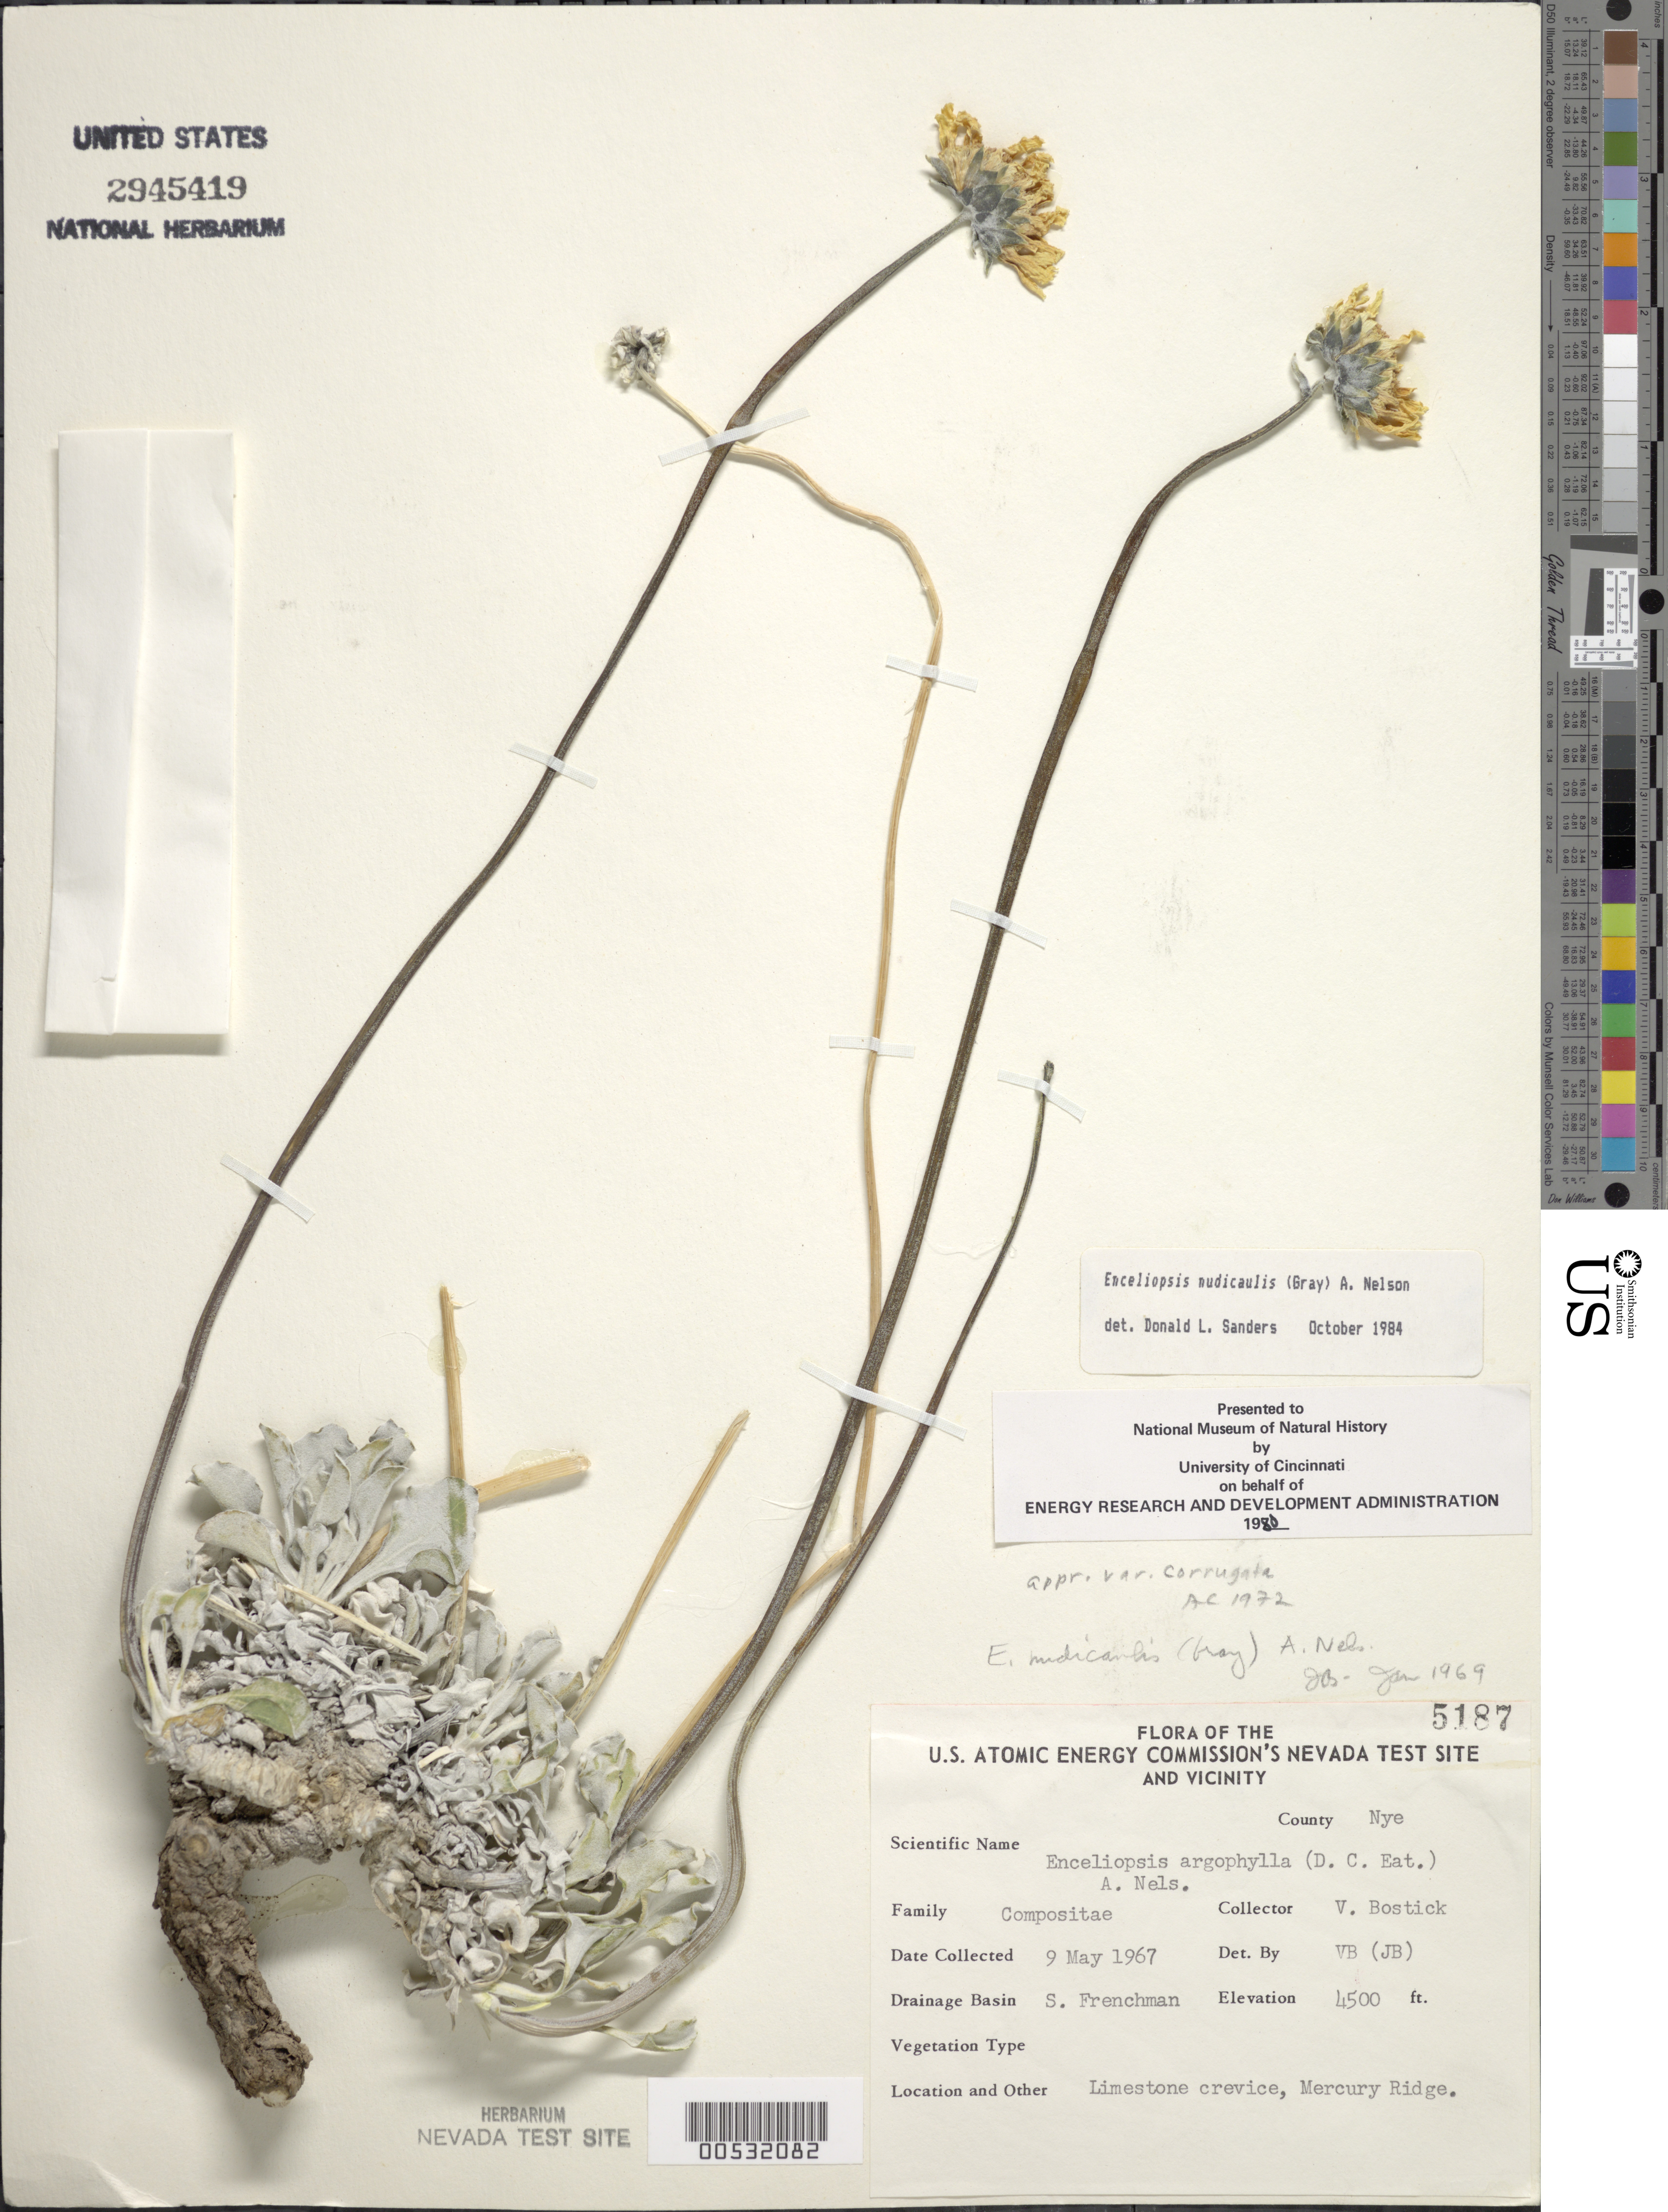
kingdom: Plantae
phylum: Tracheophyta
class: Magnoliopsida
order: Asterales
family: Asteraceae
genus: Enceliopsis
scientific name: Enceliopsis nudicaulis var. corrugata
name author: (A. Gray) A. Nelson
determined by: Sanders, D.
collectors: V. Bostick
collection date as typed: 09 May 1967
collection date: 1967-05-09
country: United States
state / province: Nevada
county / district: Nye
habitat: Limestone crevice.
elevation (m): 1371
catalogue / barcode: US 2945419